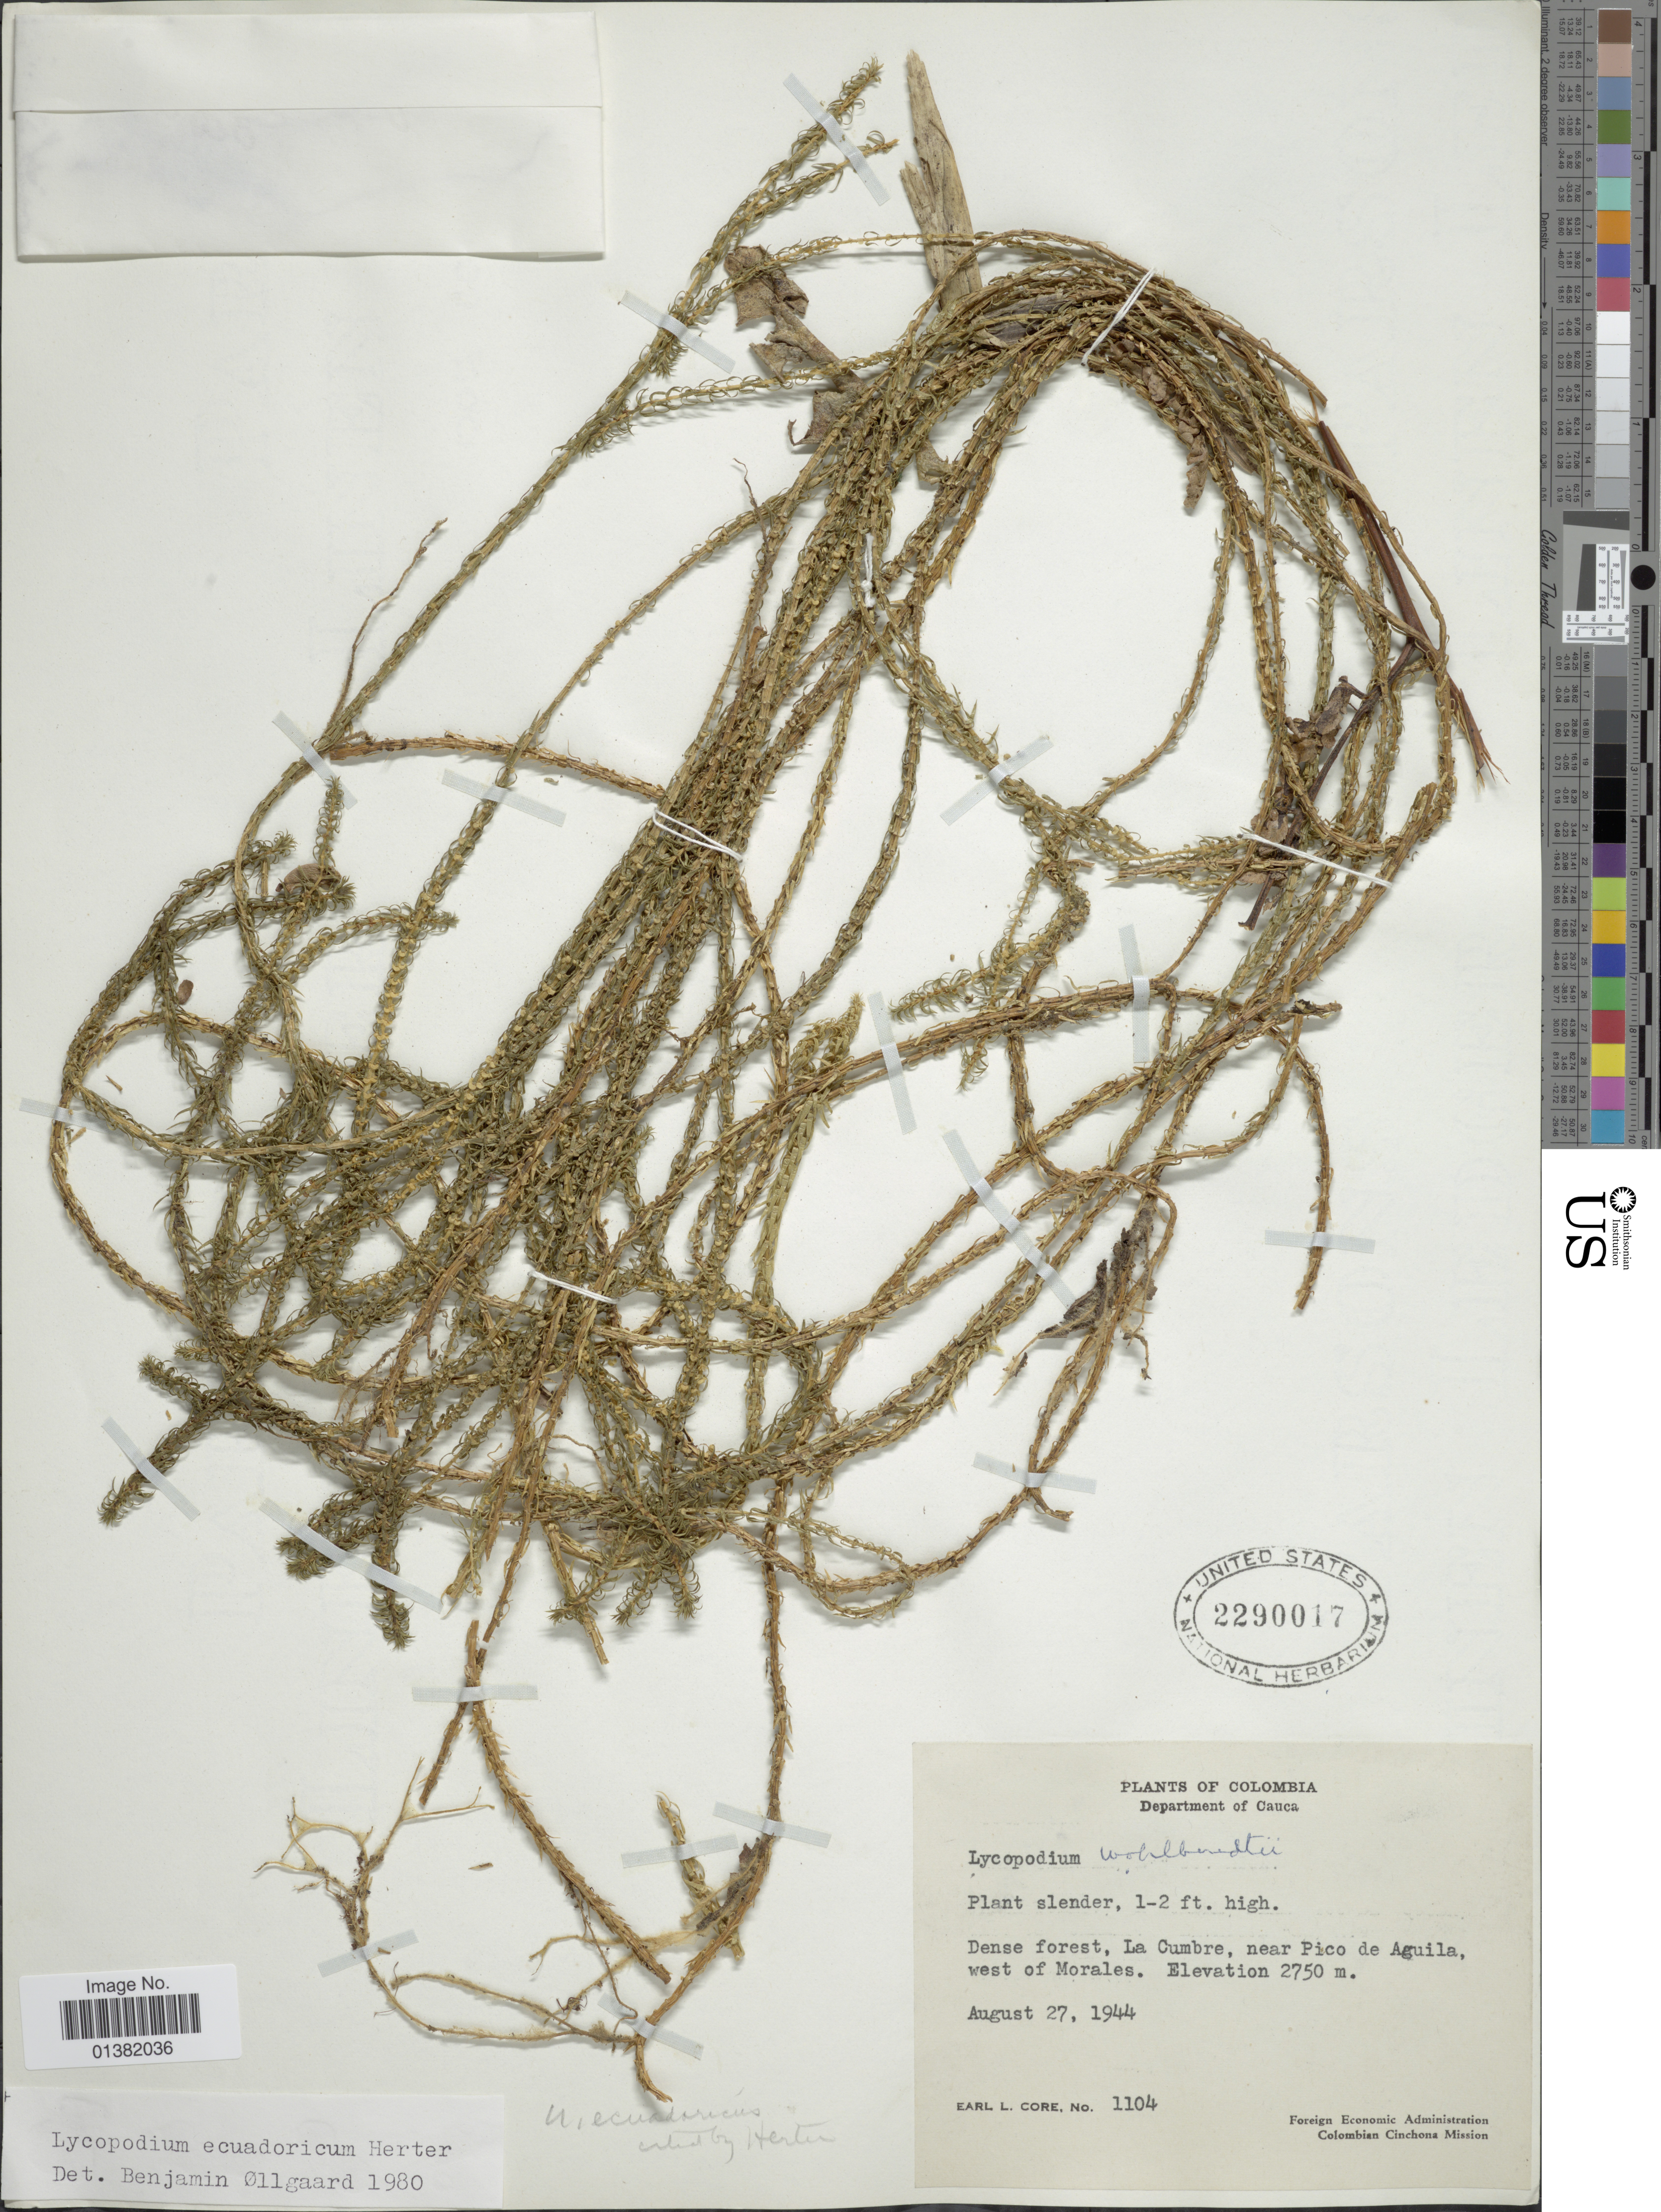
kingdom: Plantae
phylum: Tracheophyta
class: Lycopodiopsida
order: Lycopodiales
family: Lycopodiaceae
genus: Phlegmariurus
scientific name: Phlegmariurus eversus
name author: (Poir.) B. Øllg.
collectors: E. L. Core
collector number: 1104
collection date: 1944-08-27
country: Colombia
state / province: Cauca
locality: Dense forest, La Cumbre, near Pico de Aguila west of Morales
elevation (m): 2750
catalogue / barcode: US 2290017